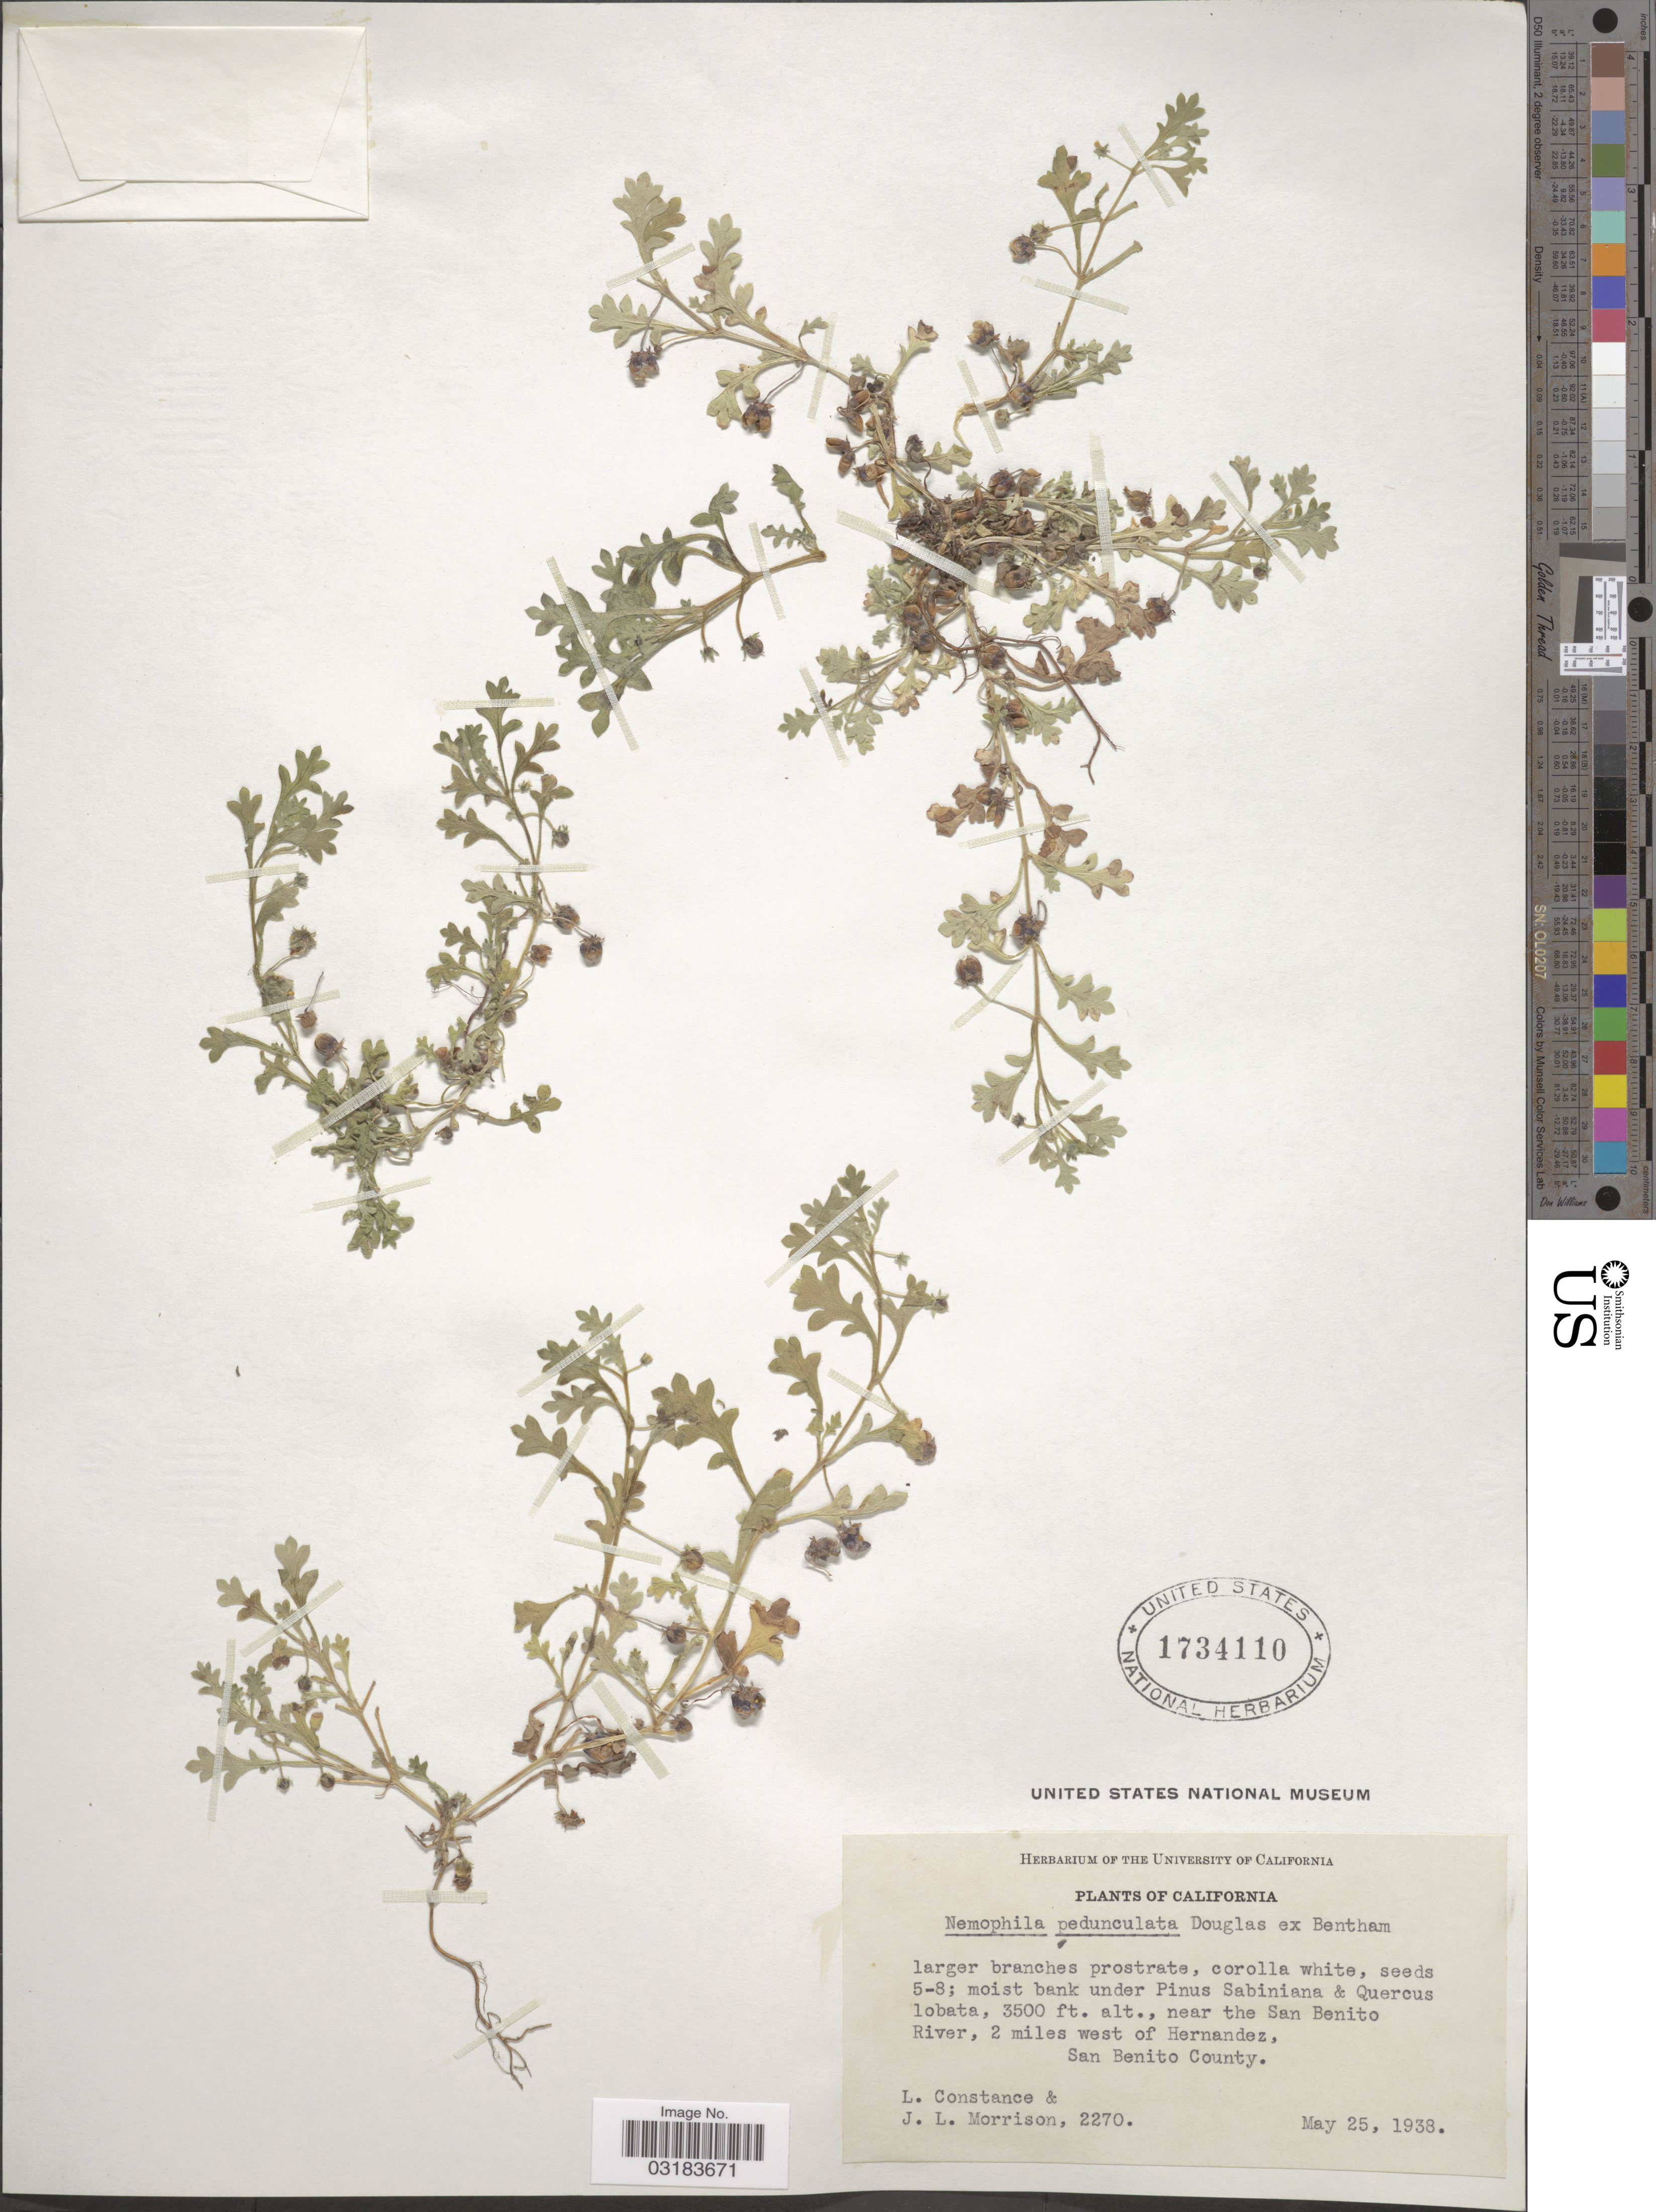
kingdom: Plantae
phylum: Tracheophyta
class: Magnoliopsida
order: Boraginales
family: Hydrophyllaceae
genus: Nemophila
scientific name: Nemophila pedunculata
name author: Douglas ex Benth.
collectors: L. Constance & J. Morrison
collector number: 2270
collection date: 1938-05-25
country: United States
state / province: California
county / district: San Benito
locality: Near the San Benito River, 2 miles west of Hernandez, San Benito County.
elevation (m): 1067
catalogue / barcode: US 1734110